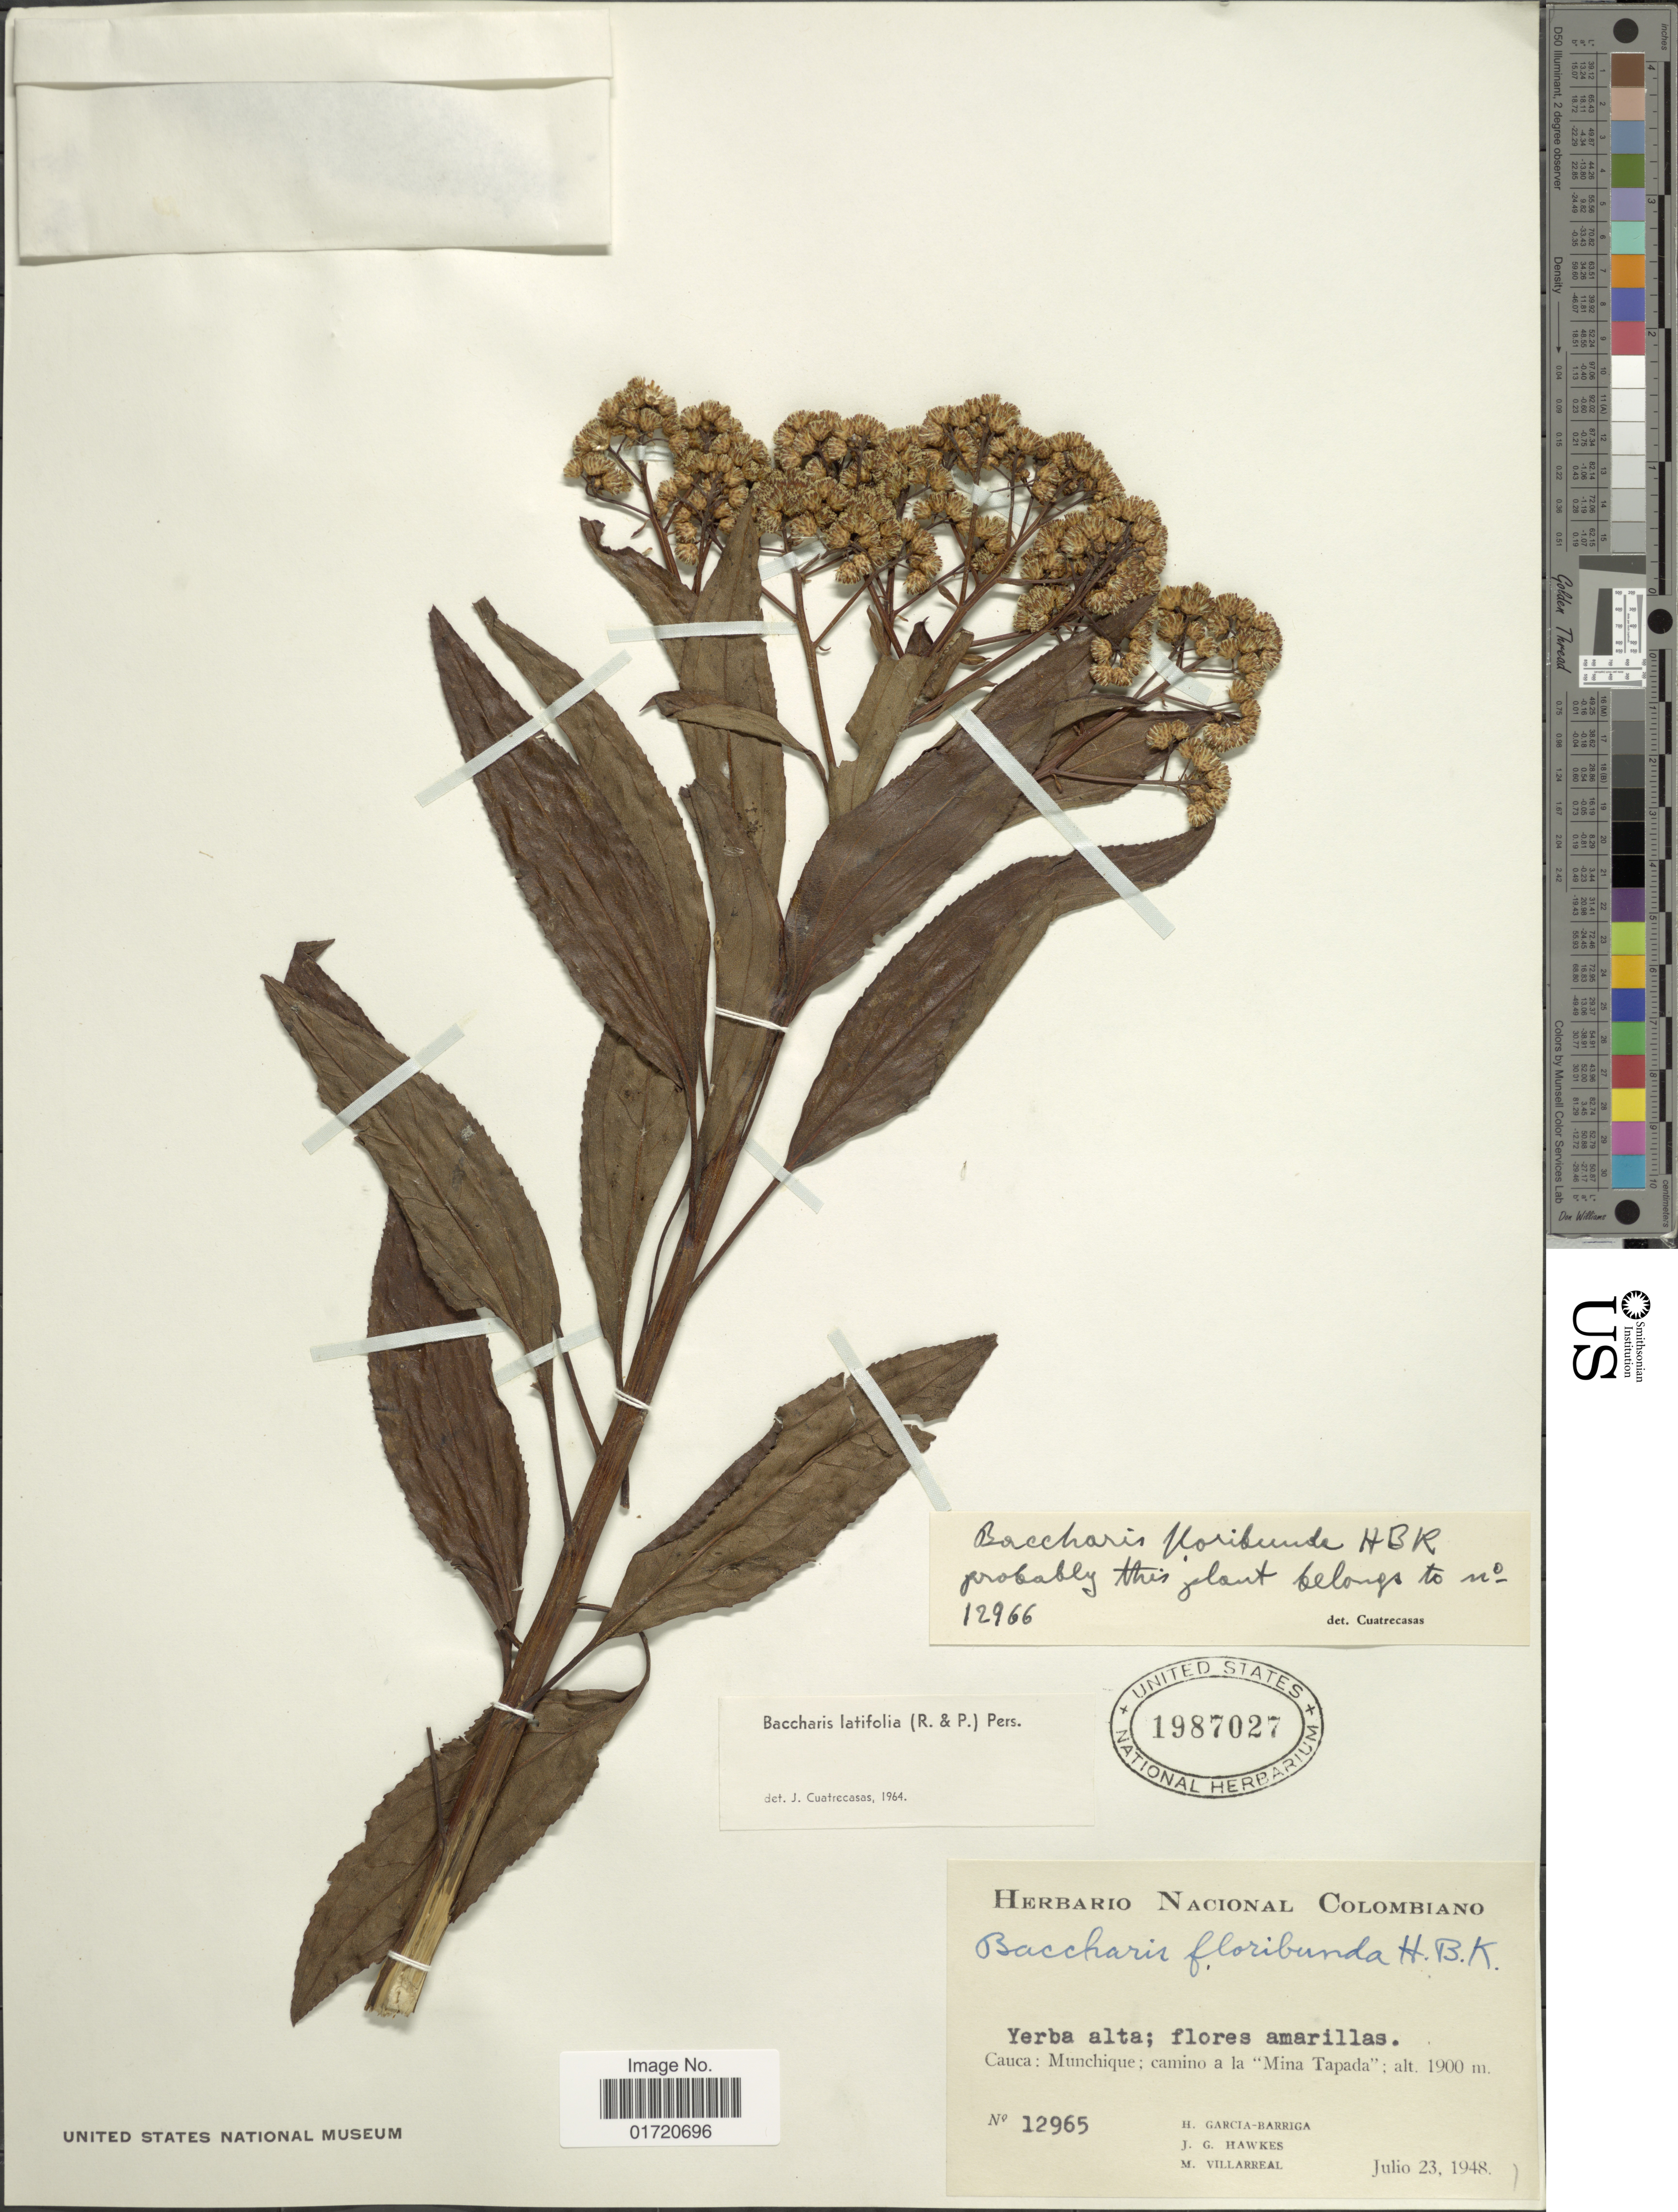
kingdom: Plantae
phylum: Tracheophyta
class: Magnoliopsida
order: Asterales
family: Asteraceae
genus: Baccharis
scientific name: Baccharis latifolia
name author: (Ruiz & Pav.) Pers.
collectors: H. García Barriga, J. Hawkes & M. Villarreal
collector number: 12965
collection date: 1948-07-23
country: Colombia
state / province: Cauca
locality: Munchique, camino a la Mina Tapada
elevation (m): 1900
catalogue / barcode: US 1987027